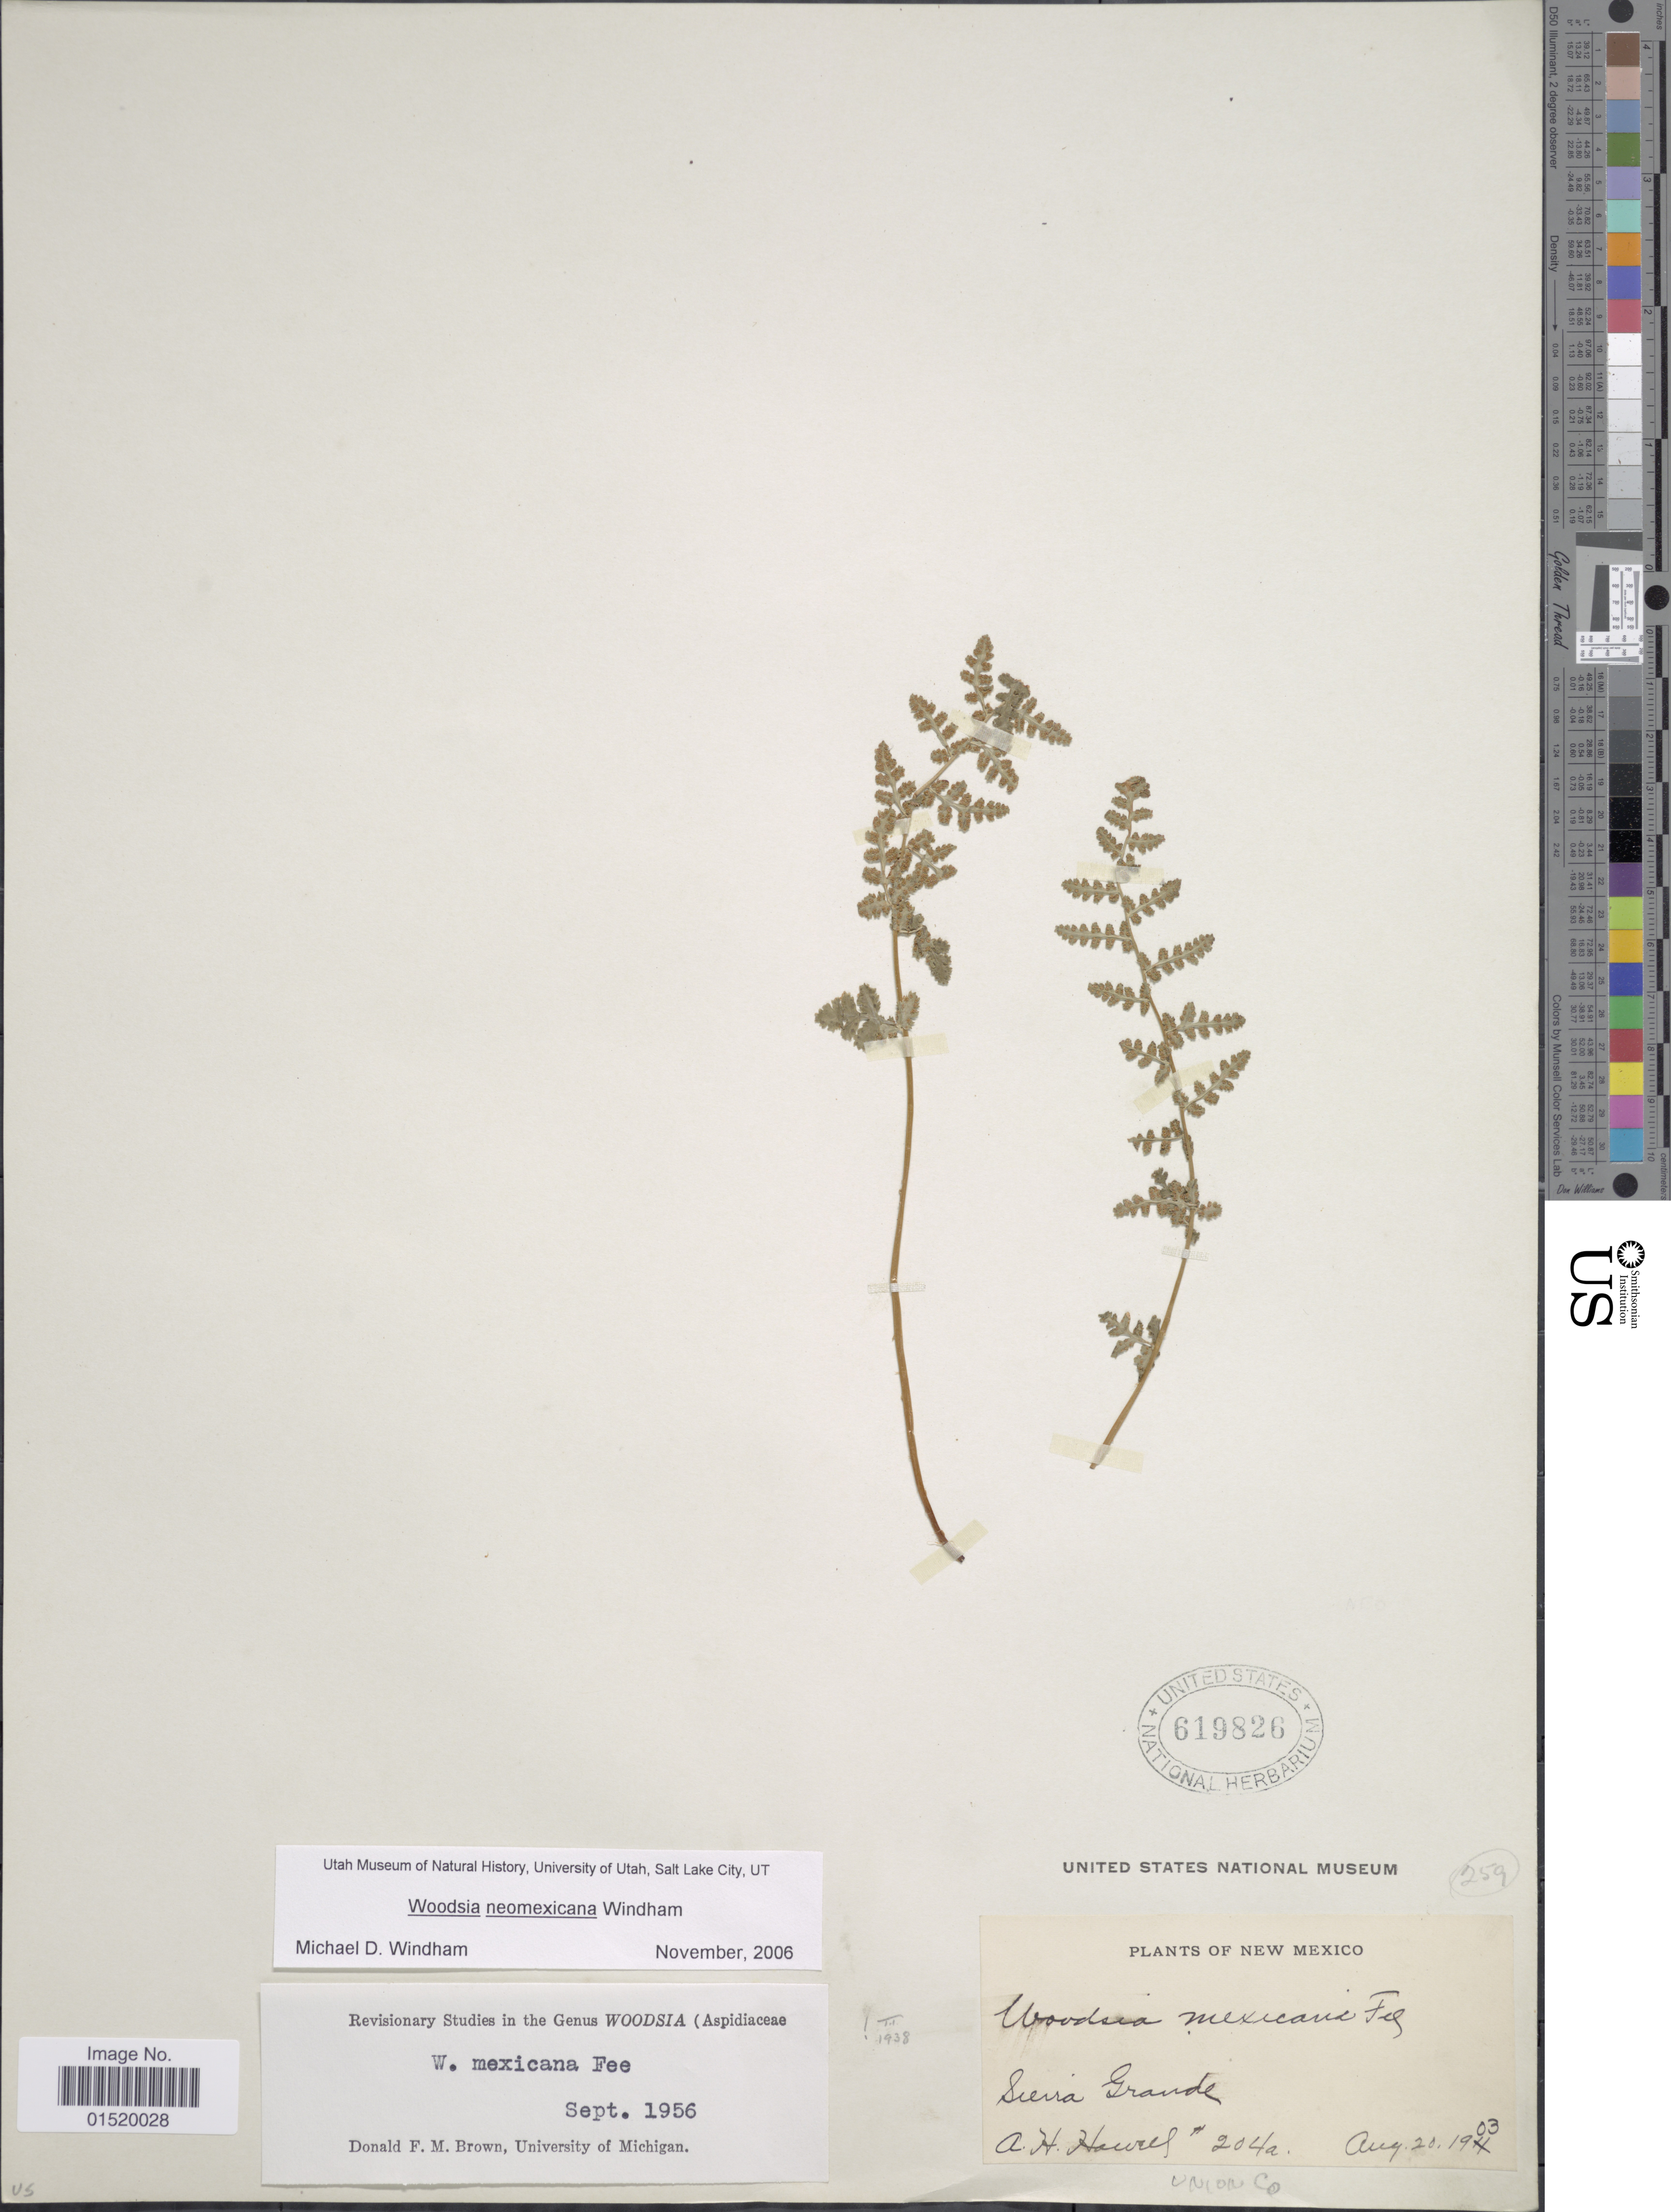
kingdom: Plantae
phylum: Tracheophyta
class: Polypodiopsida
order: Polypodiales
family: Woodsiaceae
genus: Woodsia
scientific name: Woodsia neomexicana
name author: Windham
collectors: A. Howell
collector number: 204a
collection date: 1903-08-20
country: United States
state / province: New Mexico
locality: Sierra Grande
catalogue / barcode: US 619826